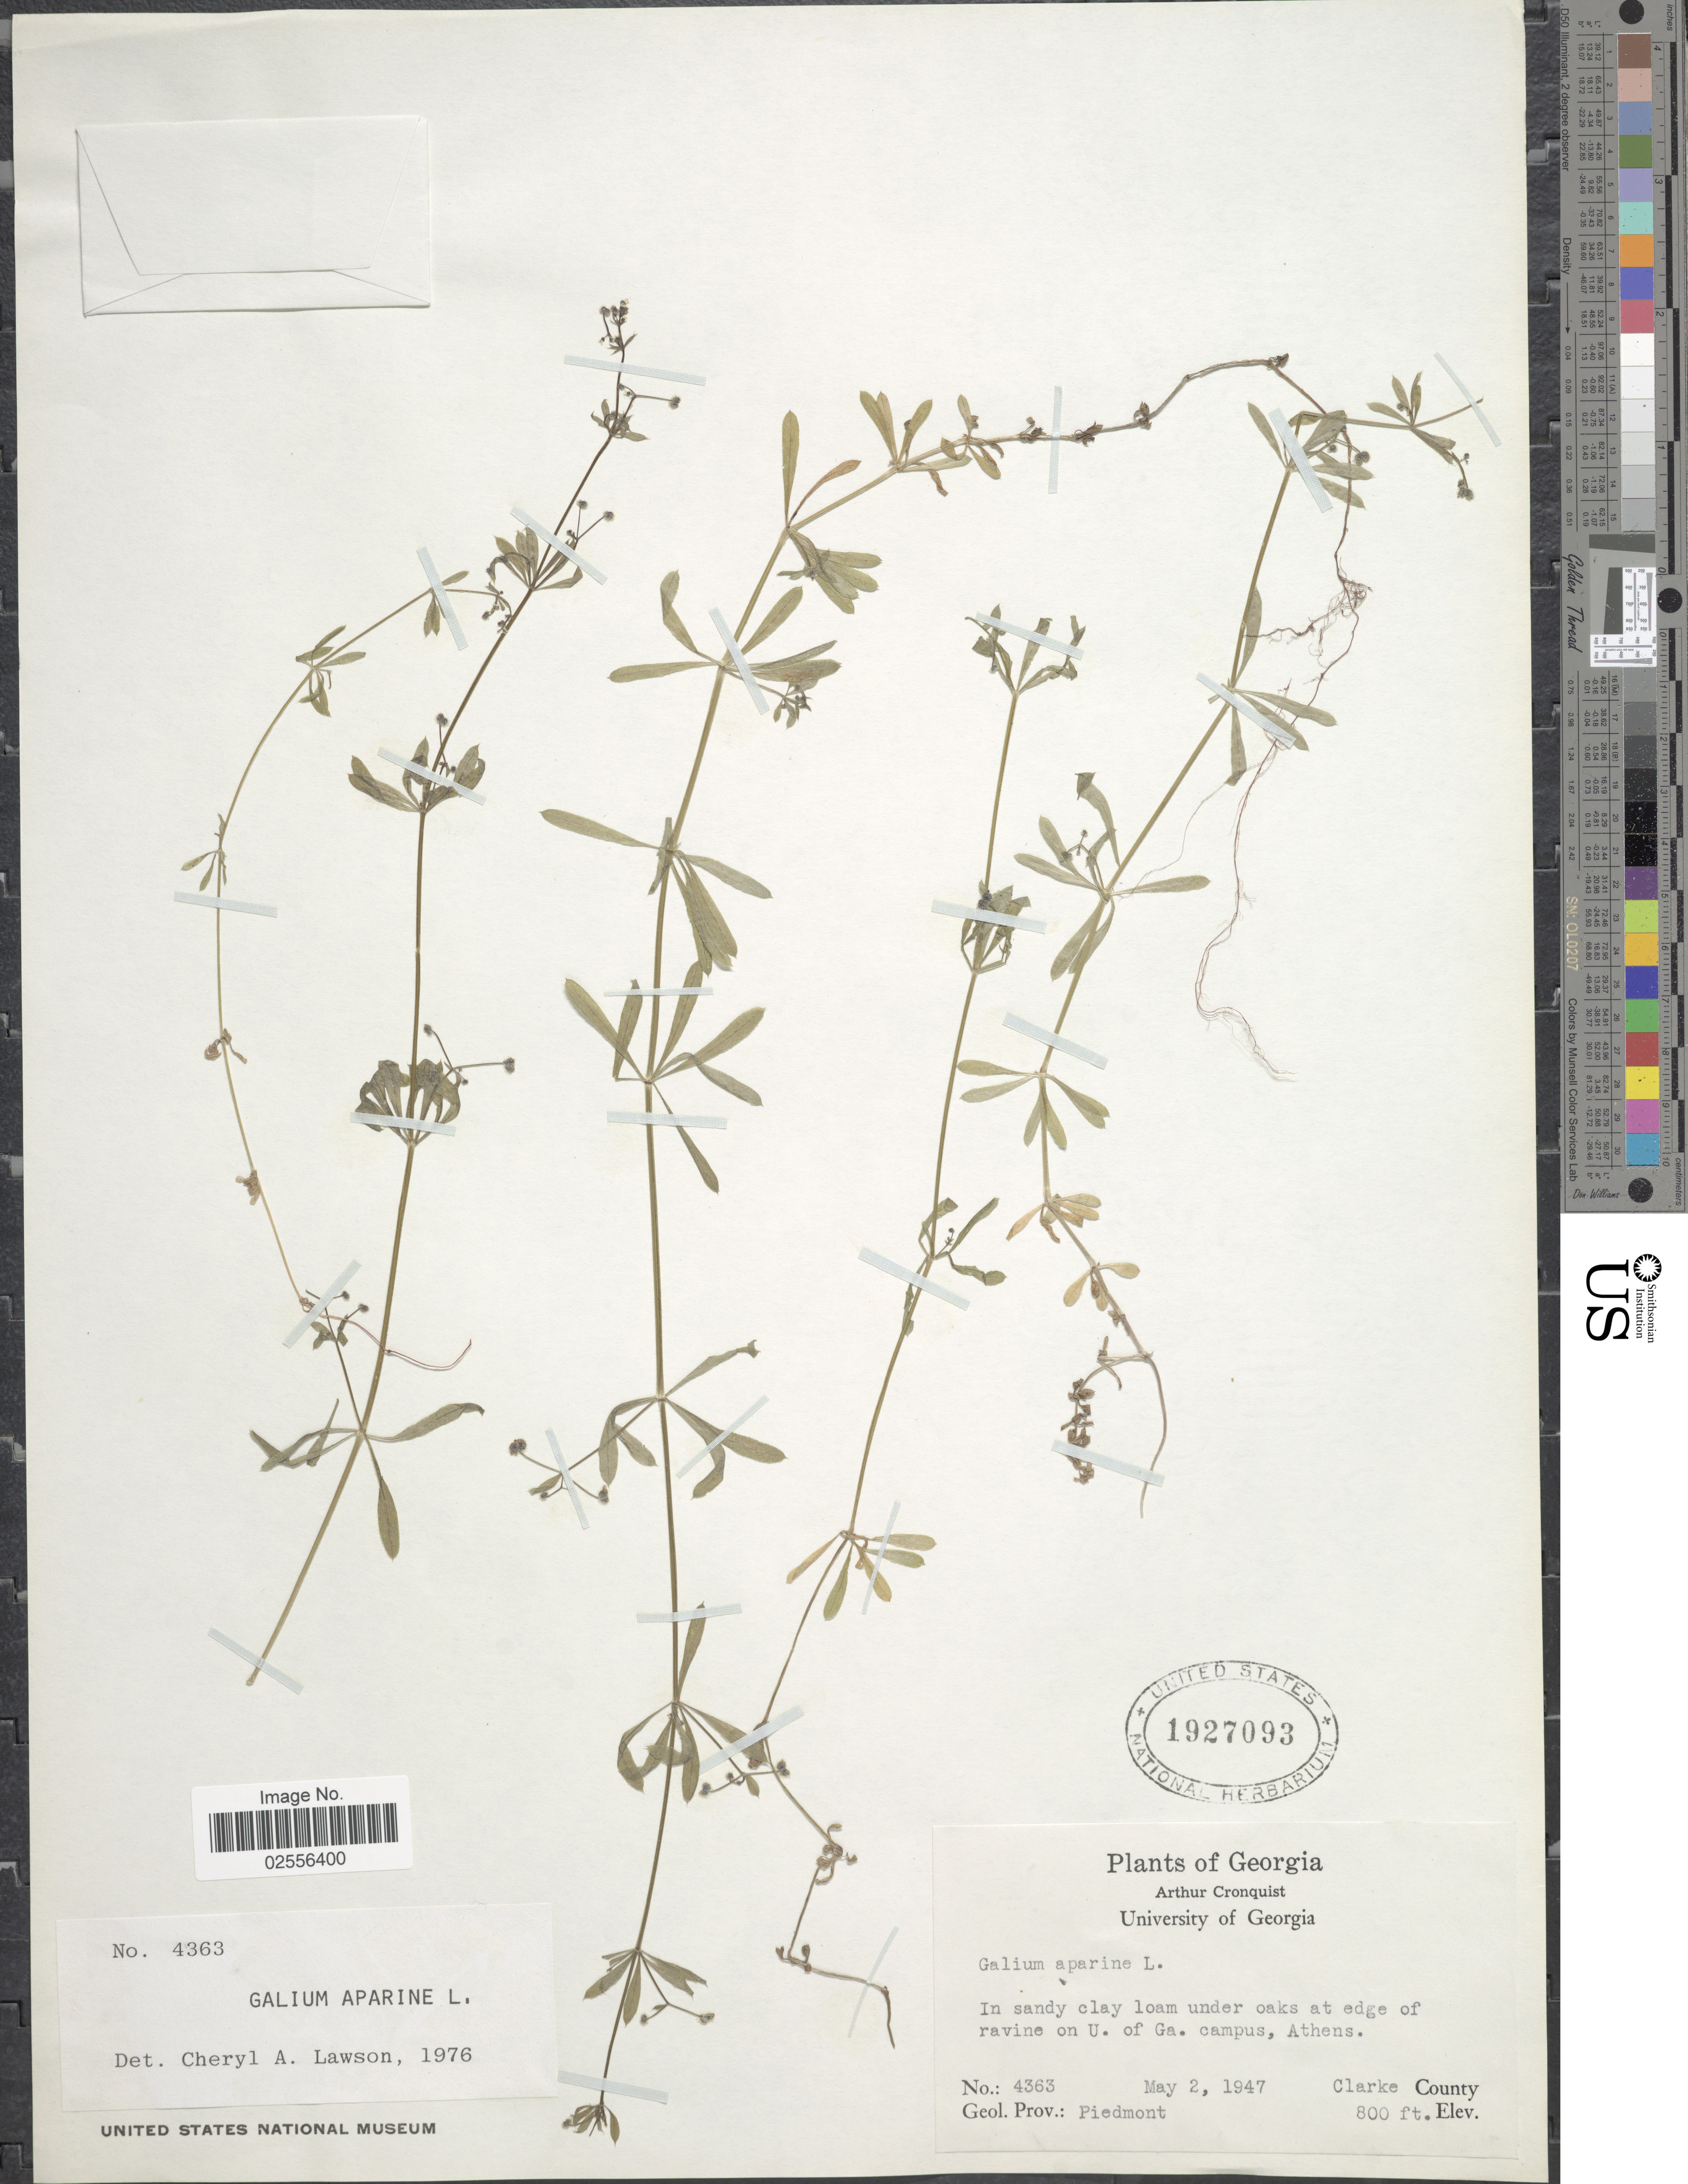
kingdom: Plantae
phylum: Tracheophyta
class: Magnoliopsida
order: Gentianales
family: Rubiaceae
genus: Galium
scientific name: Galium aparine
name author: L.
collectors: A. J. Cronquist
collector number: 4363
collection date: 1947-05-02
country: United States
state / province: Georgia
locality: At edge of ravine on U. of Ga. campus, Athens. Clarke County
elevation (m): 244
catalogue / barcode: US 1927093